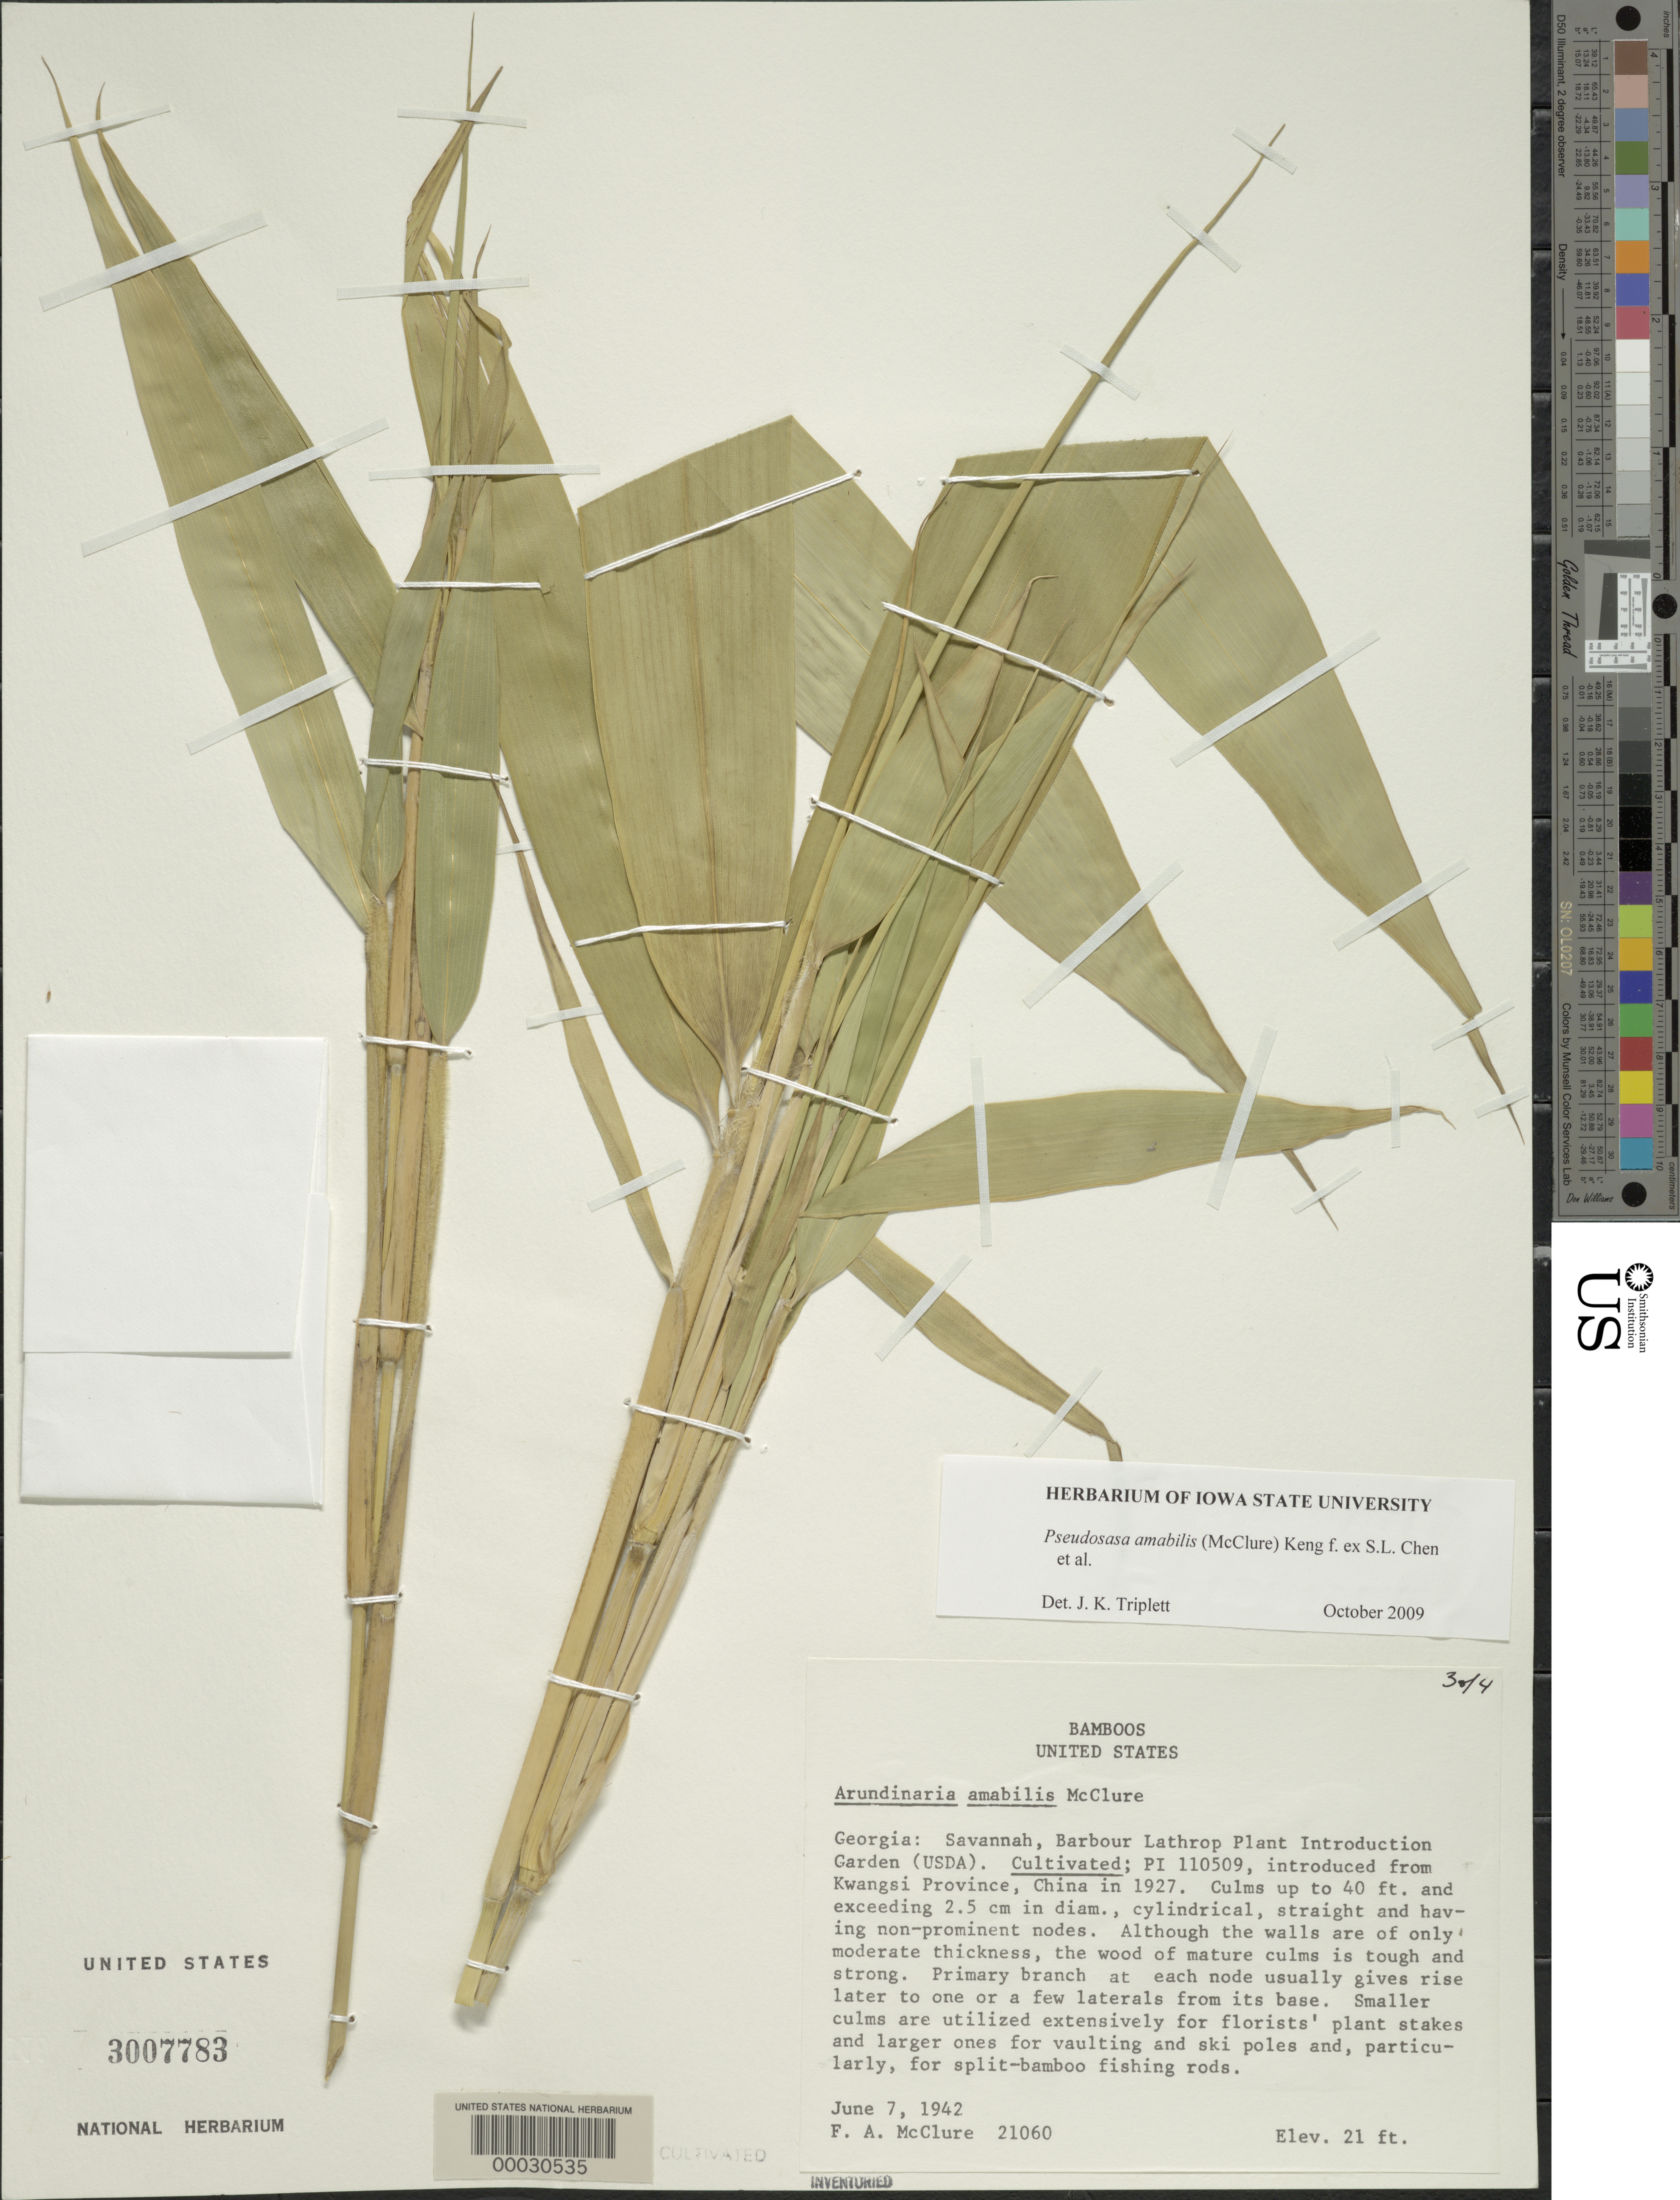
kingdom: Plantae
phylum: Tracheophyta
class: Liliopsida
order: Poales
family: Poaceae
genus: Pseudosasa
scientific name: Pseudosasa amabilis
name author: (McClure) Keng f.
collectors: F. A. McClure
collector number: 21060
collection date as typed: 07 Jun 1942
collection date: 1942-06-07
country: United States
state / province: Georgia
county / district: Chatham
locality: Savannah, Barbour Lathrop Plant Introduction Garden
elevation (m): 6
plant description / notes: Leaf Complement Original collection from Kwangsi Province, China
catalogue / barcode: US 3007783